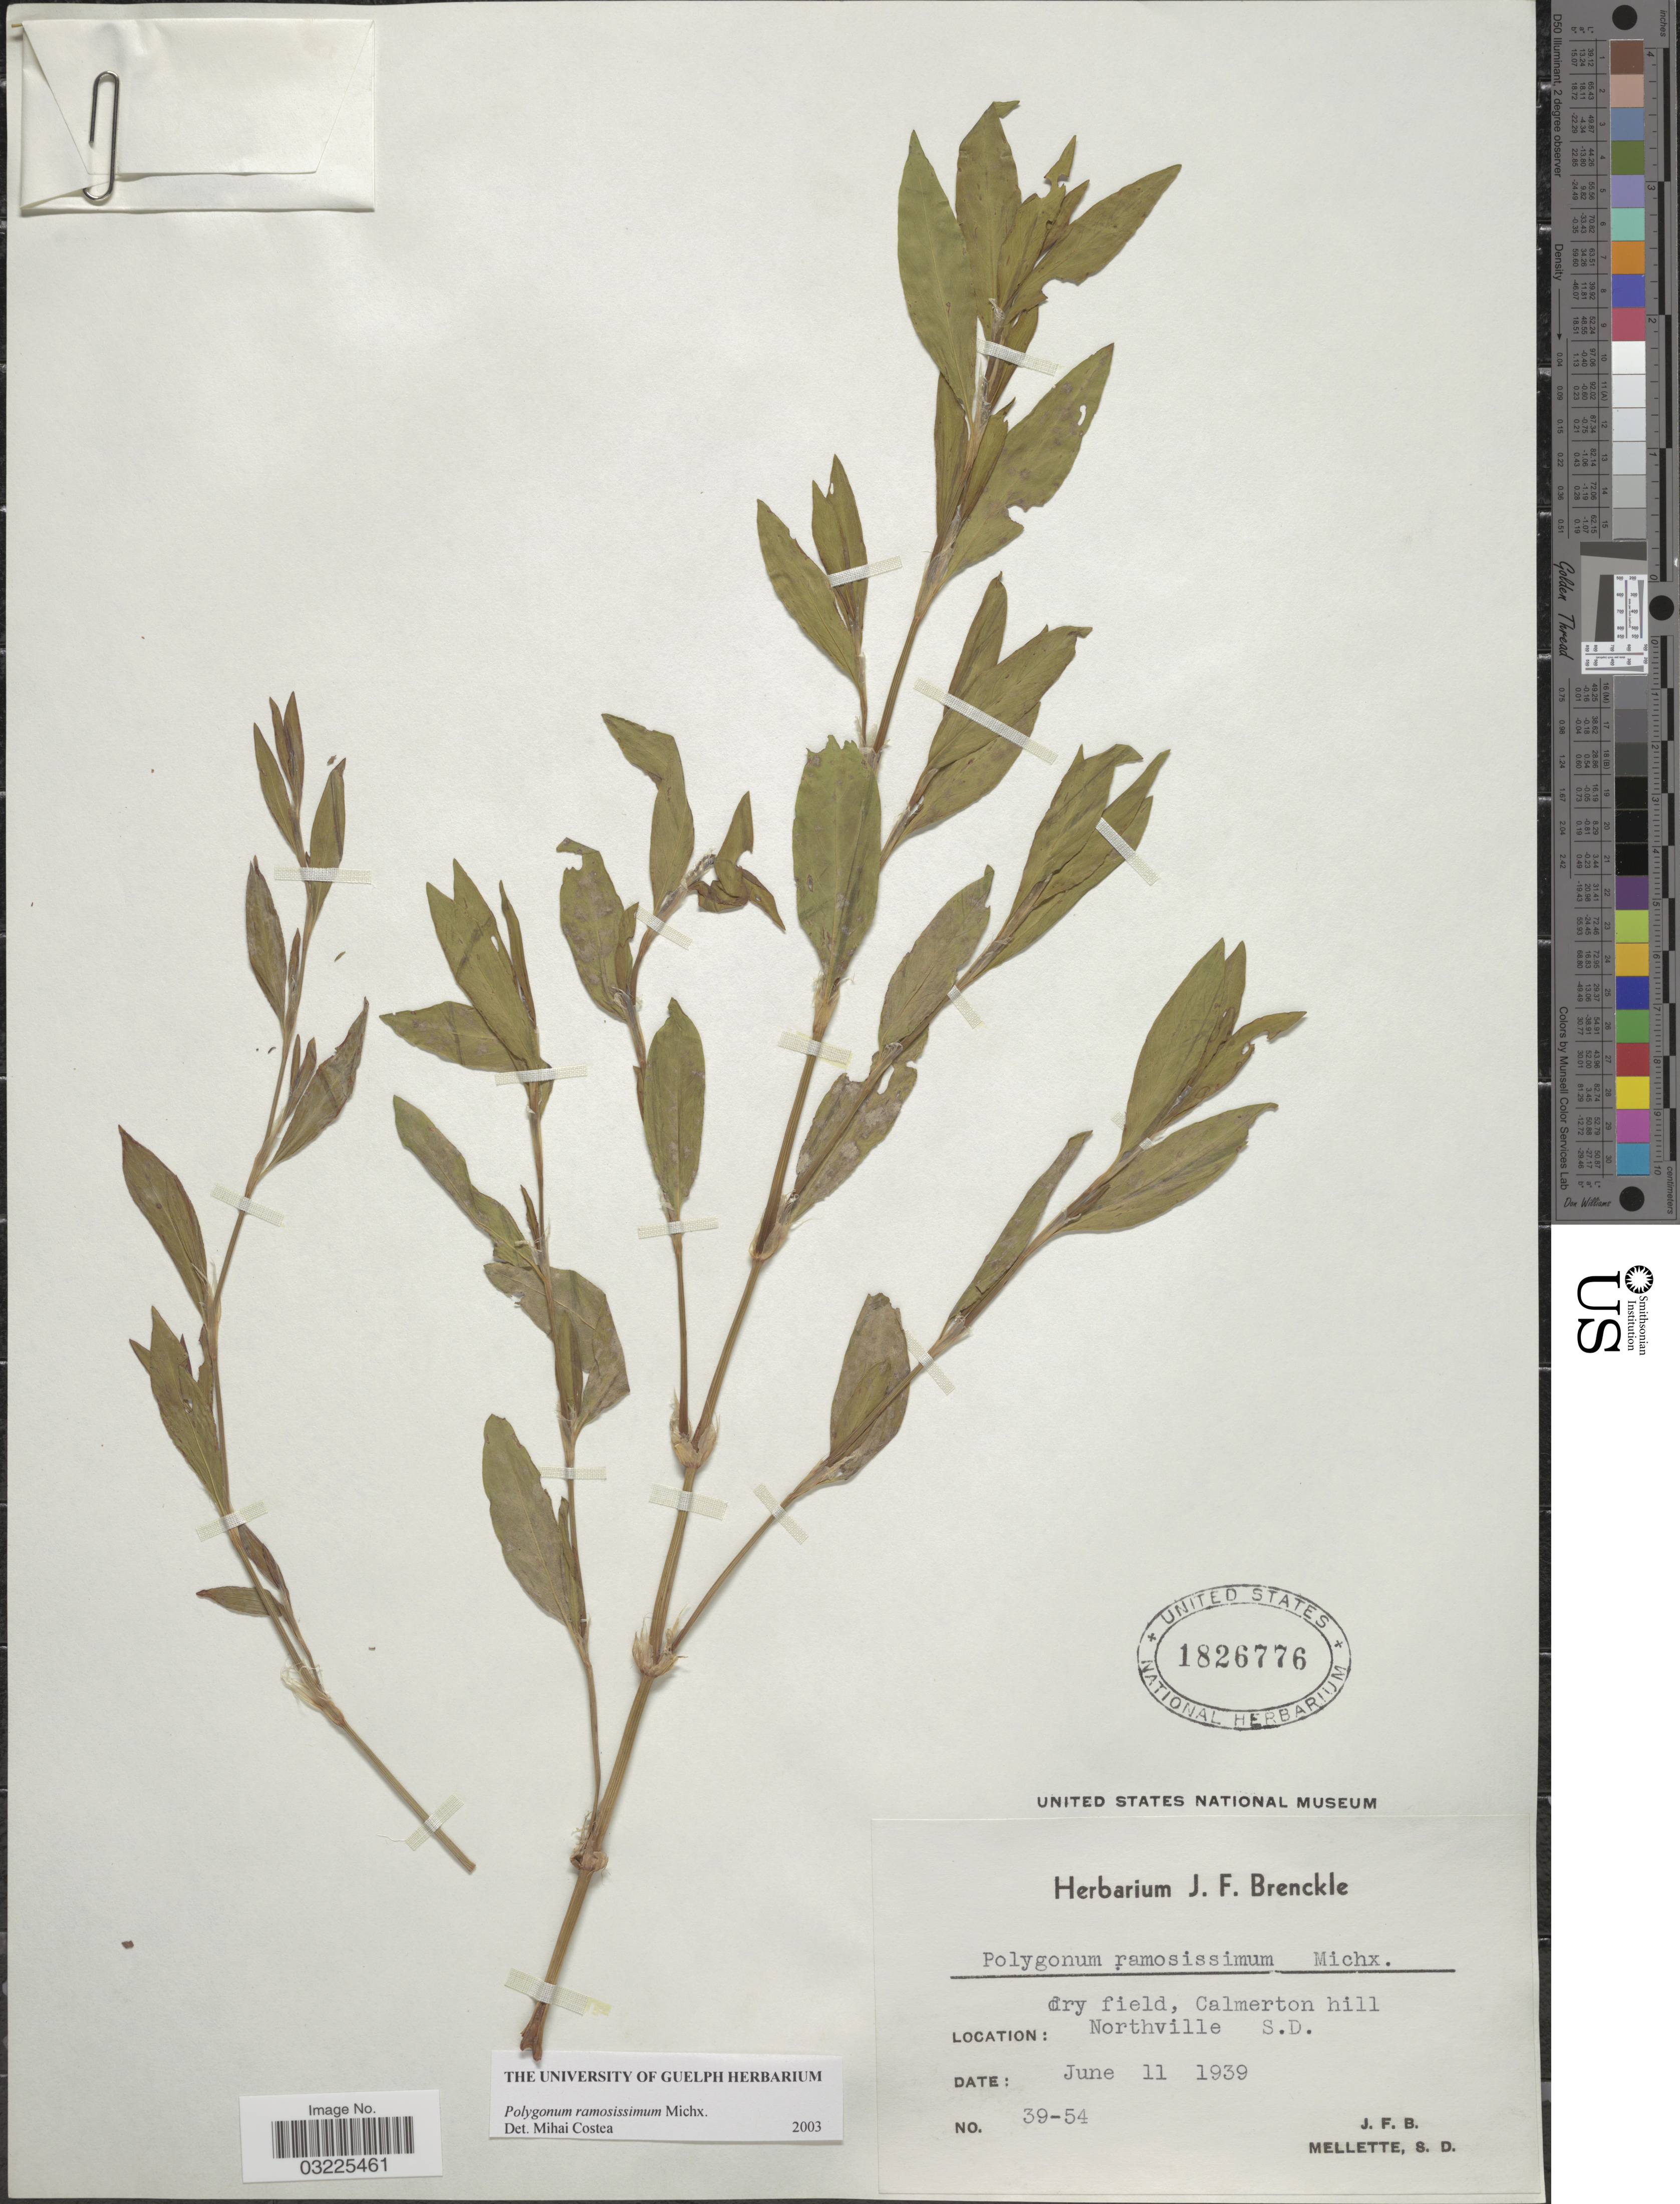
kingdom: Plantae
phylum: Tracheophyta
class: Magnoliopsida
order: Caryophyllales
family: Polygonaceae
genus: Polygonum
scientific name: Polygonum ramosissimum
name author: Michx.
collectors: J. Brenckle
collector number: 39-54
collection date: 1939-06-11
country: United States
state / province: South Dakota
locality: Calmerton hill. Northville.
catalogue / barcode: US 1826776